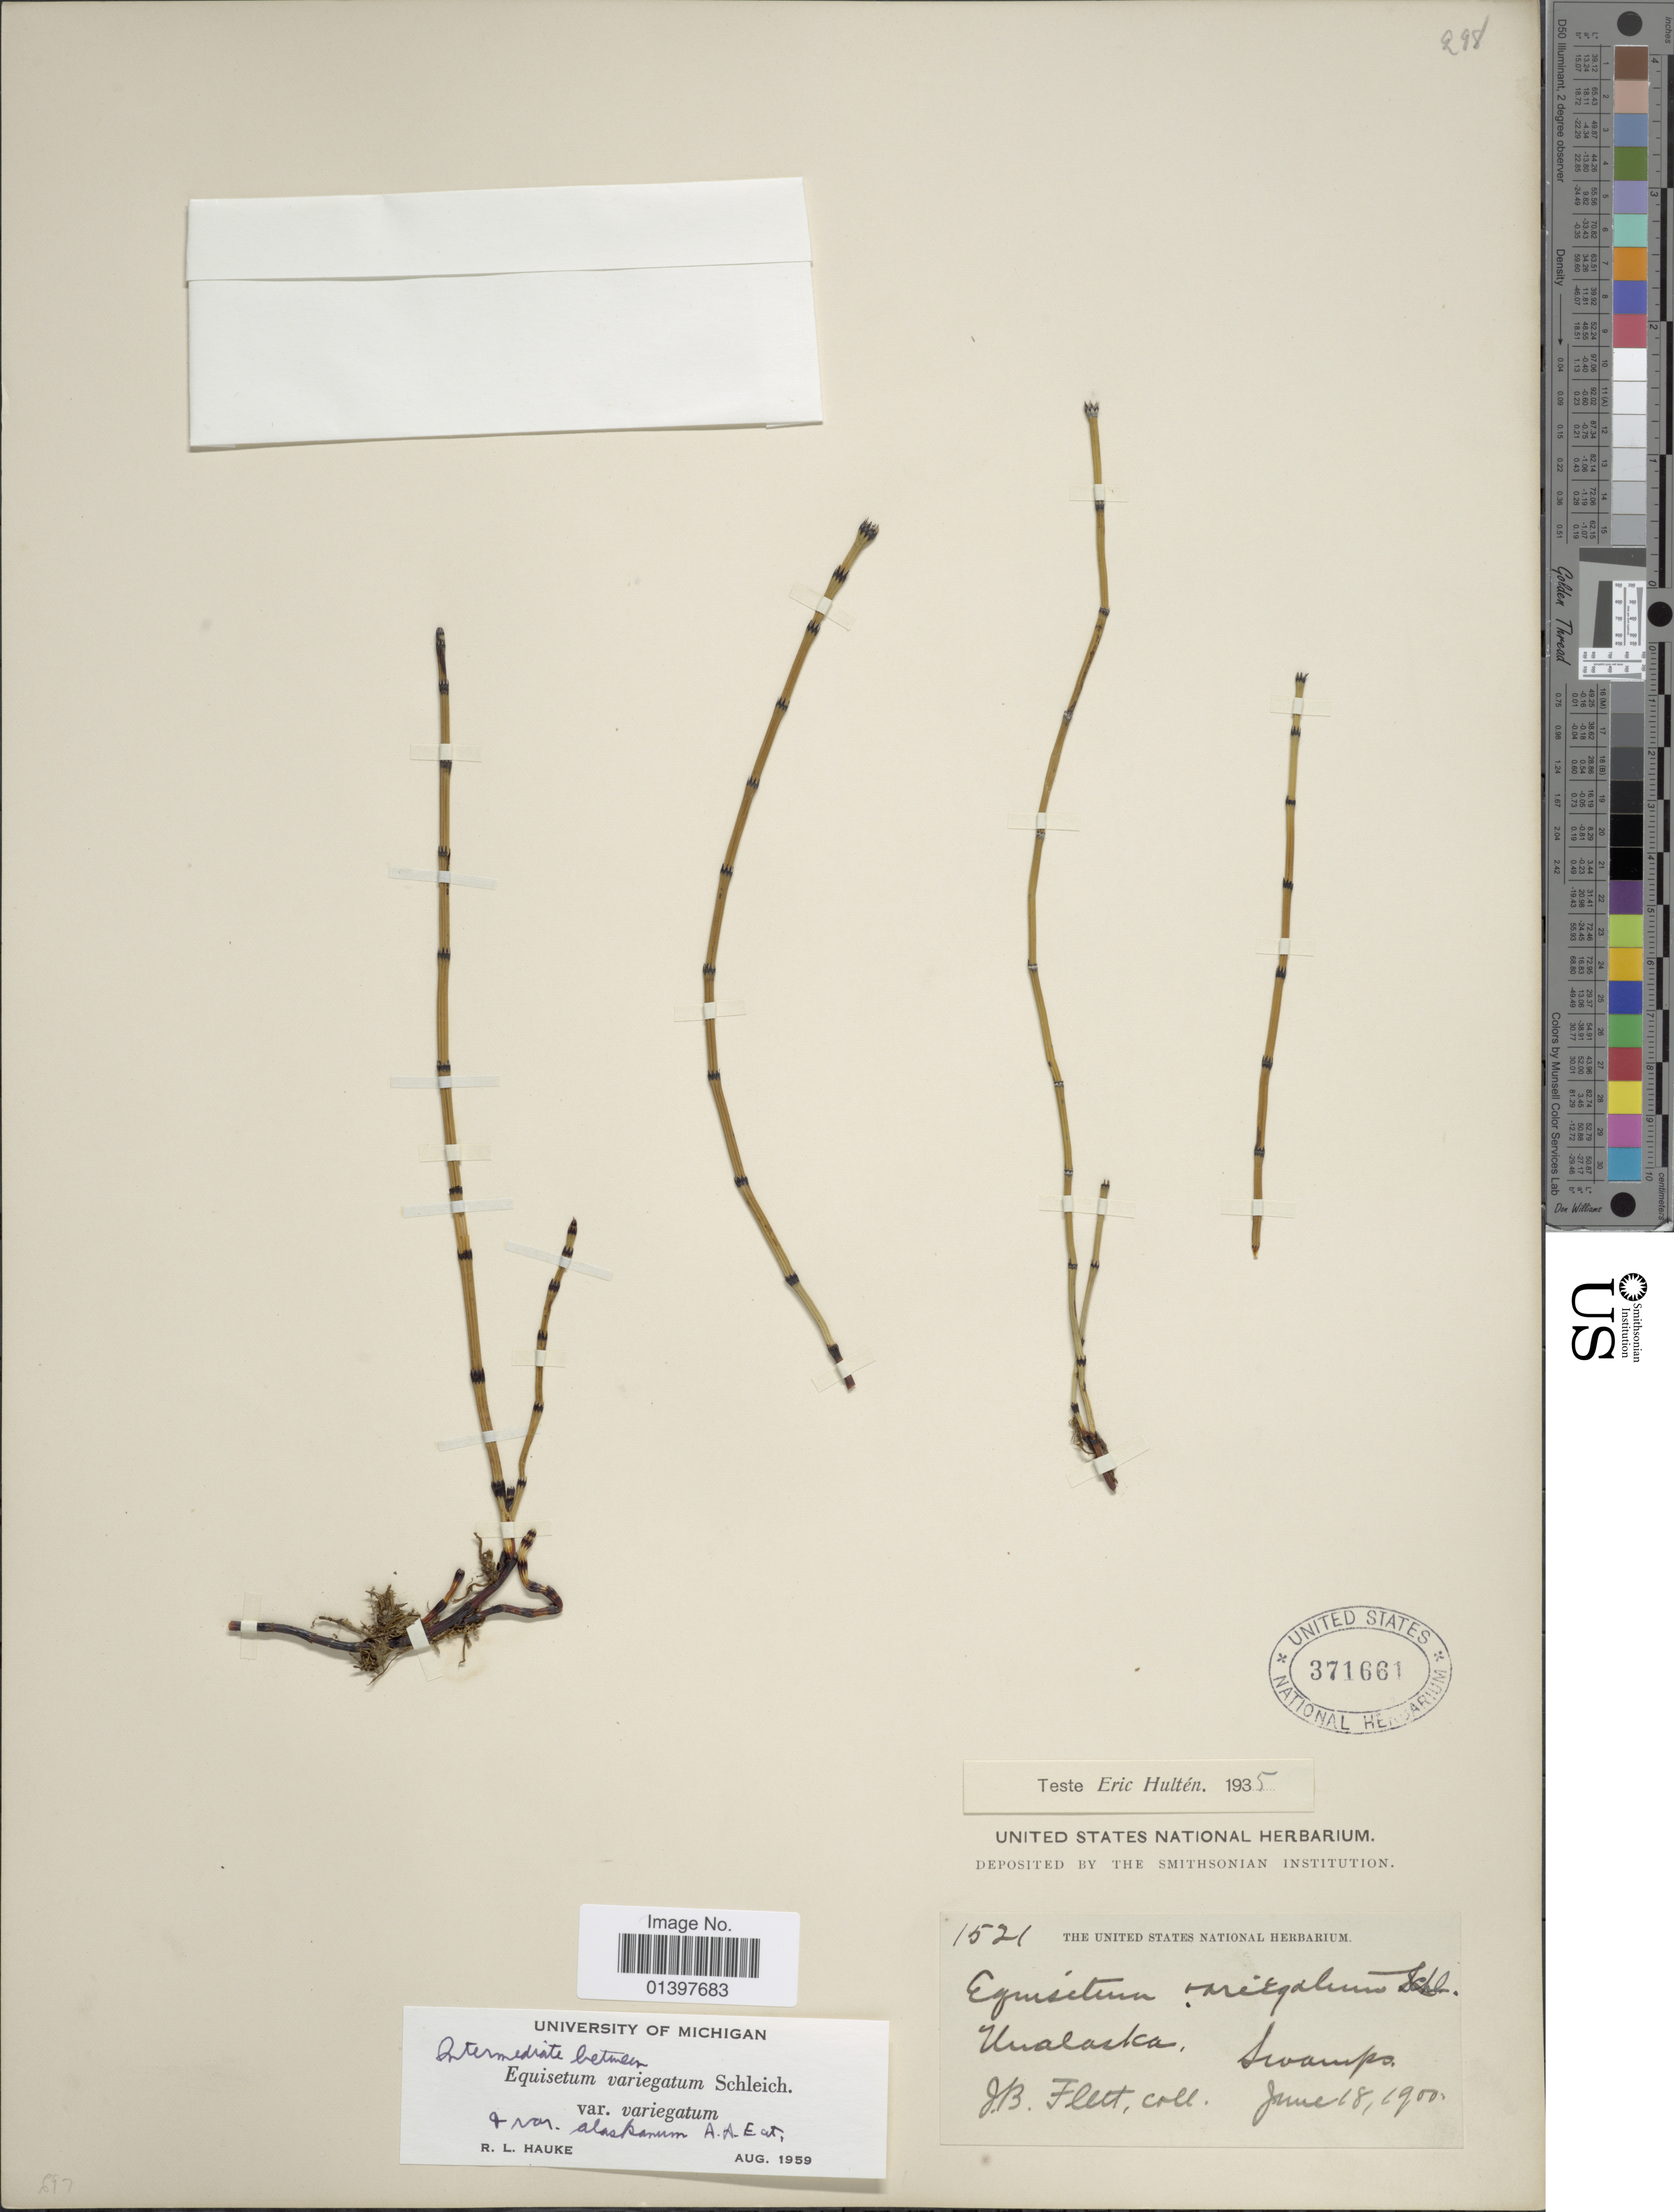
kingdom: Plantae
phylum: Tracheophyta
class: Polypodiopsida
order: Equisetales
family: Equisetaceae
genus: Equisetum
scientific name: Equisetum variegatum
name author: Schleich. ex F. Weber & D. Mohr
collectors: J. Flett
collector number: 1521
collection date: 1900-06-18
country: United States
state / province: Alaska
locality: Unalaska, swamps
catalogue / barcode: US 371661